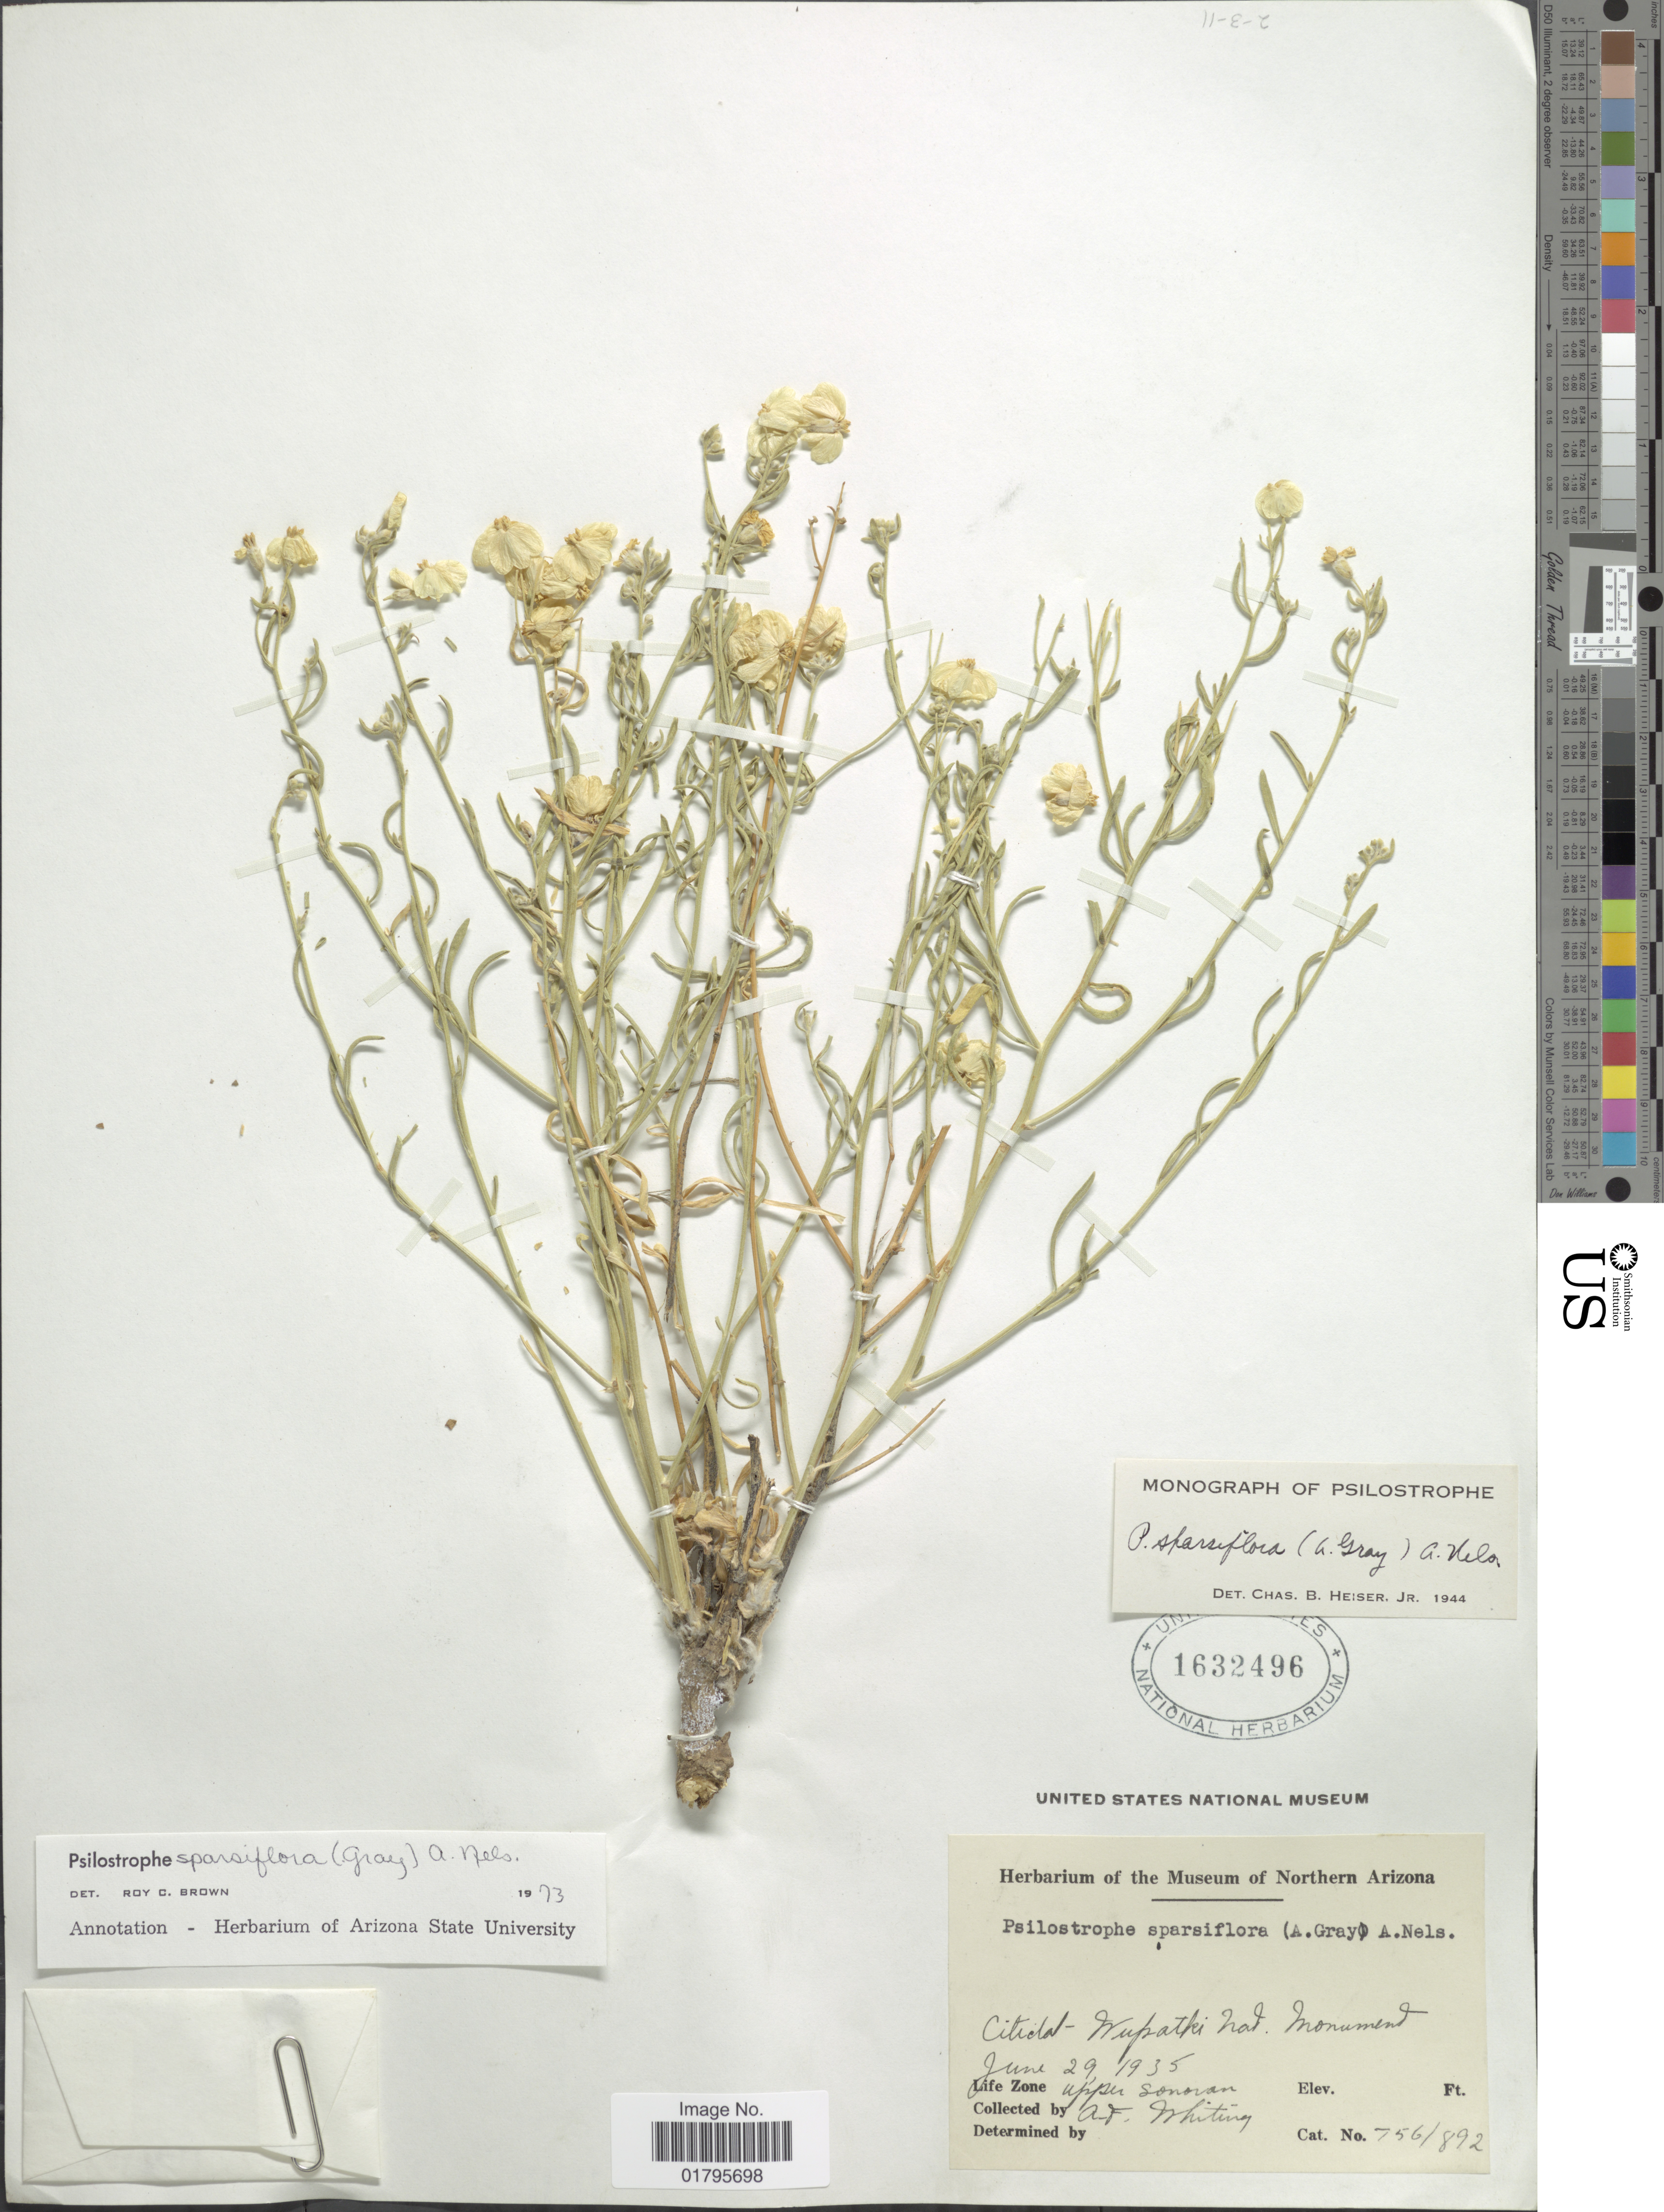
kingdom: Plantae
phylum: Tracheophyta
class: Magnoliopsida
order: Asterales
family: Asteraceae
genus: Psilostrophe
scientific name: Psilostrophe sparsiflora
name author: (A. Gray) A. Nelson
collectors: A. F. Whiting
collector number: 756/892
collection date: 1935-06-29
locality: Citidad Wupatki Nat. Monument. Life Zone Upper Sonoran [interpreted]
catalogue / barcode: US 1632496